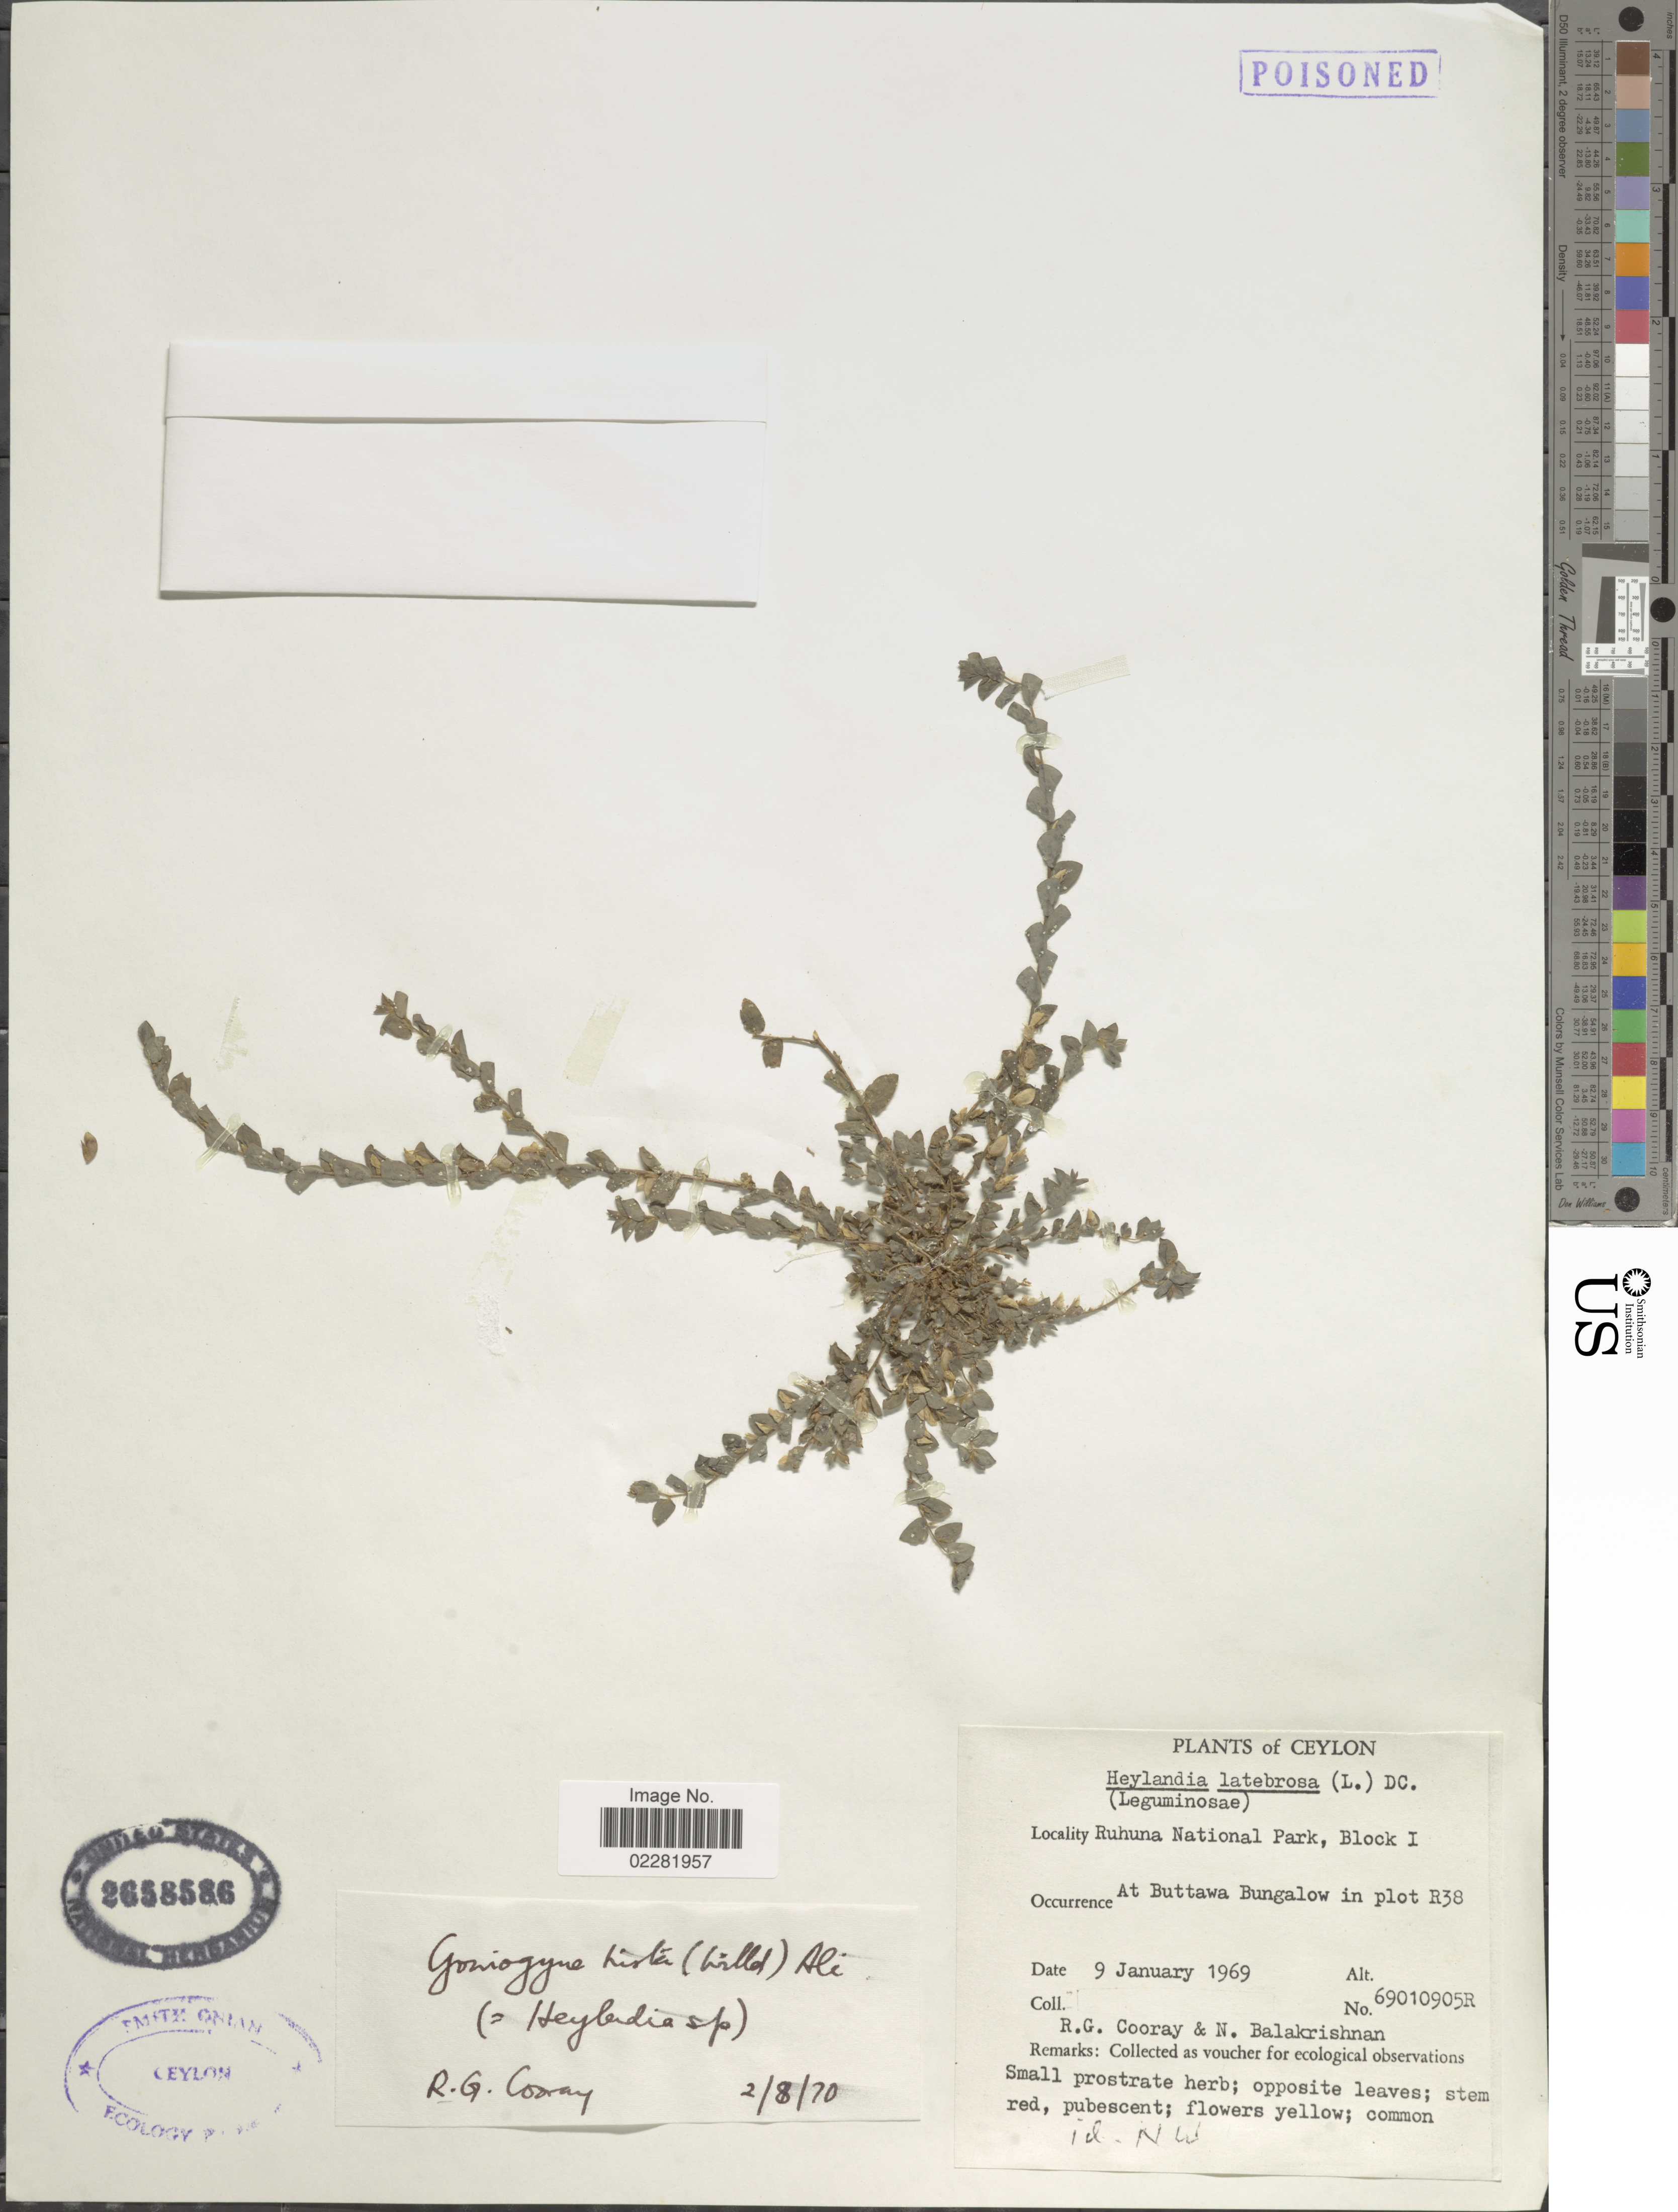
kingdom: Plantae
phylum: Tracheophyta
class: Magnoliopsida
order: Fabales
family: Fabaceae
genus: Crotalaria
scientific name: Crotalaria hebecarpa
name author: (DC.) Rudd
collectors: R. Cooray & N. Balakrishnan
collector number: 69010905R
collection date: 1969-01-09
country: Sri Lanka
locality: Ceylon, Ruhuna National Park, Block I At Buttawa Bungalow in plot R38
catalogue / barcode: US 2658586